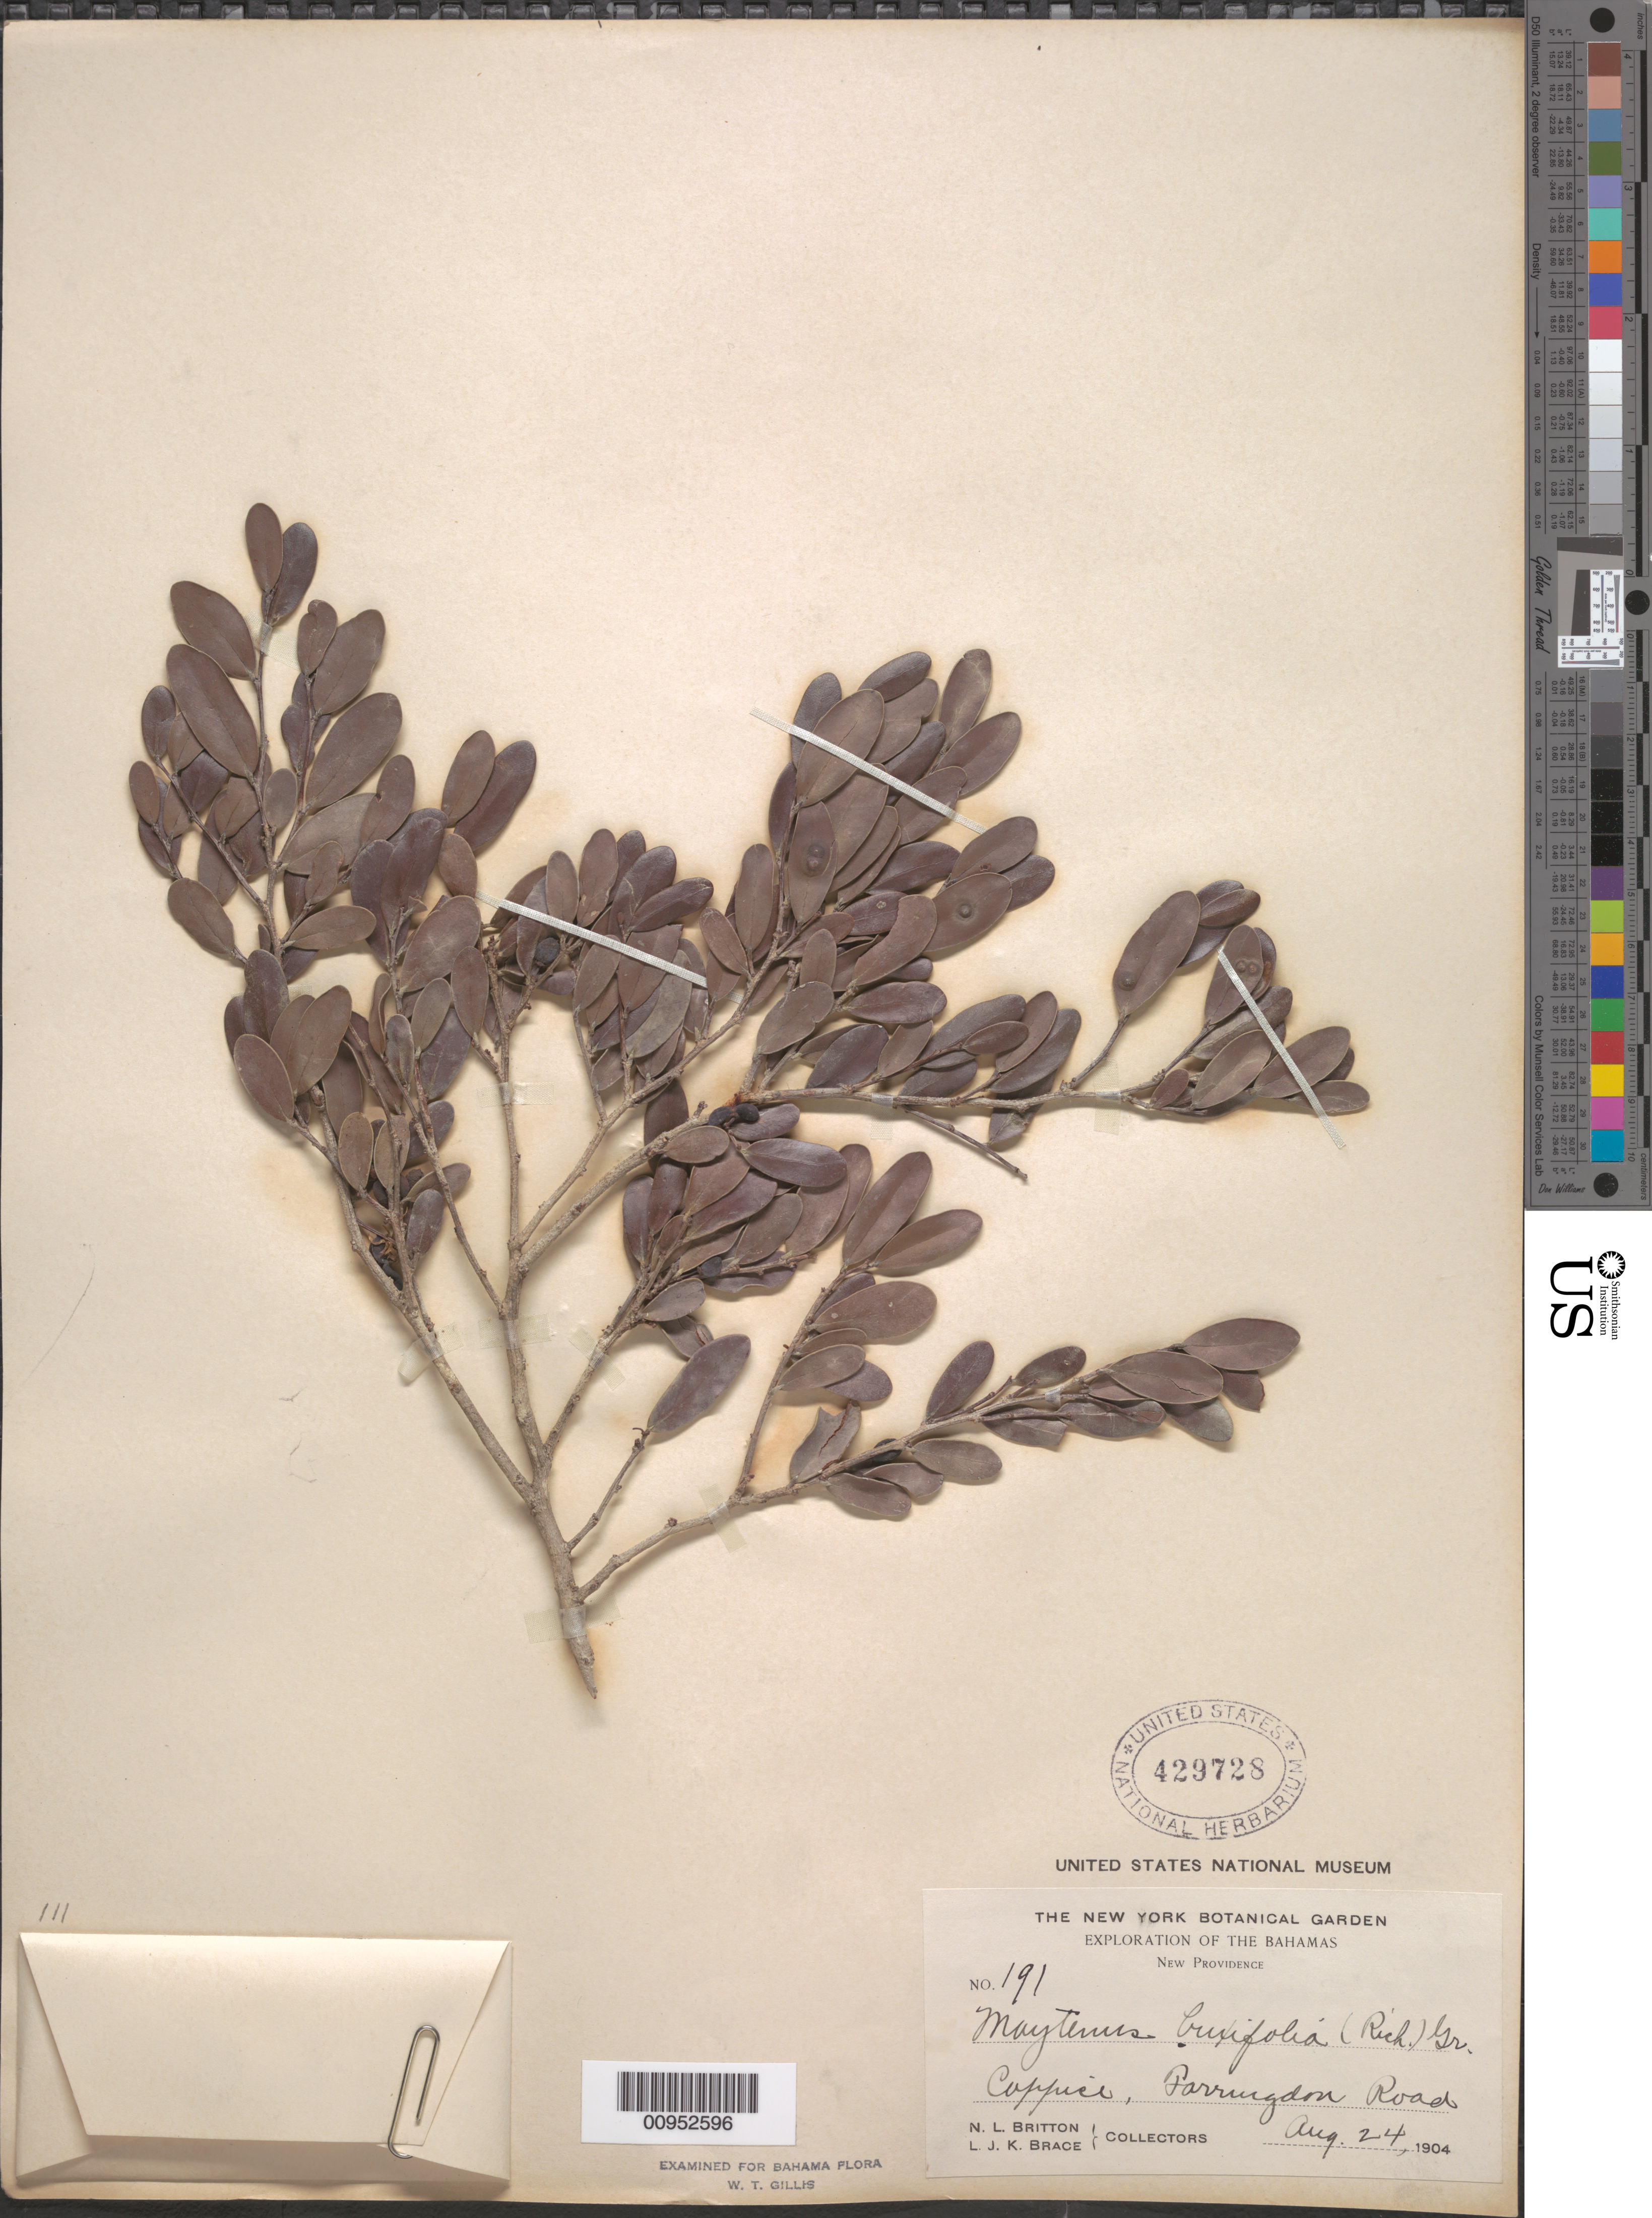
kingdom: Plantae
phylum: Tracheophyta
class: Magnoliopsida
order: Celastrales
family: Celastraceae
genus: Maytenus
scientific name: Maytenus buxifolia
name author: (A. Rich.) Griseb.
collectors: N. Britton & L. J. K. Brace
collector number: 191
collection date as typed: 24 Aug 1904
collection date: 1904-08-24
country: Bahamas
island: New Providence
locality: Farringdon Road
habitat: Coppice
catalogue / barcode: US 429728